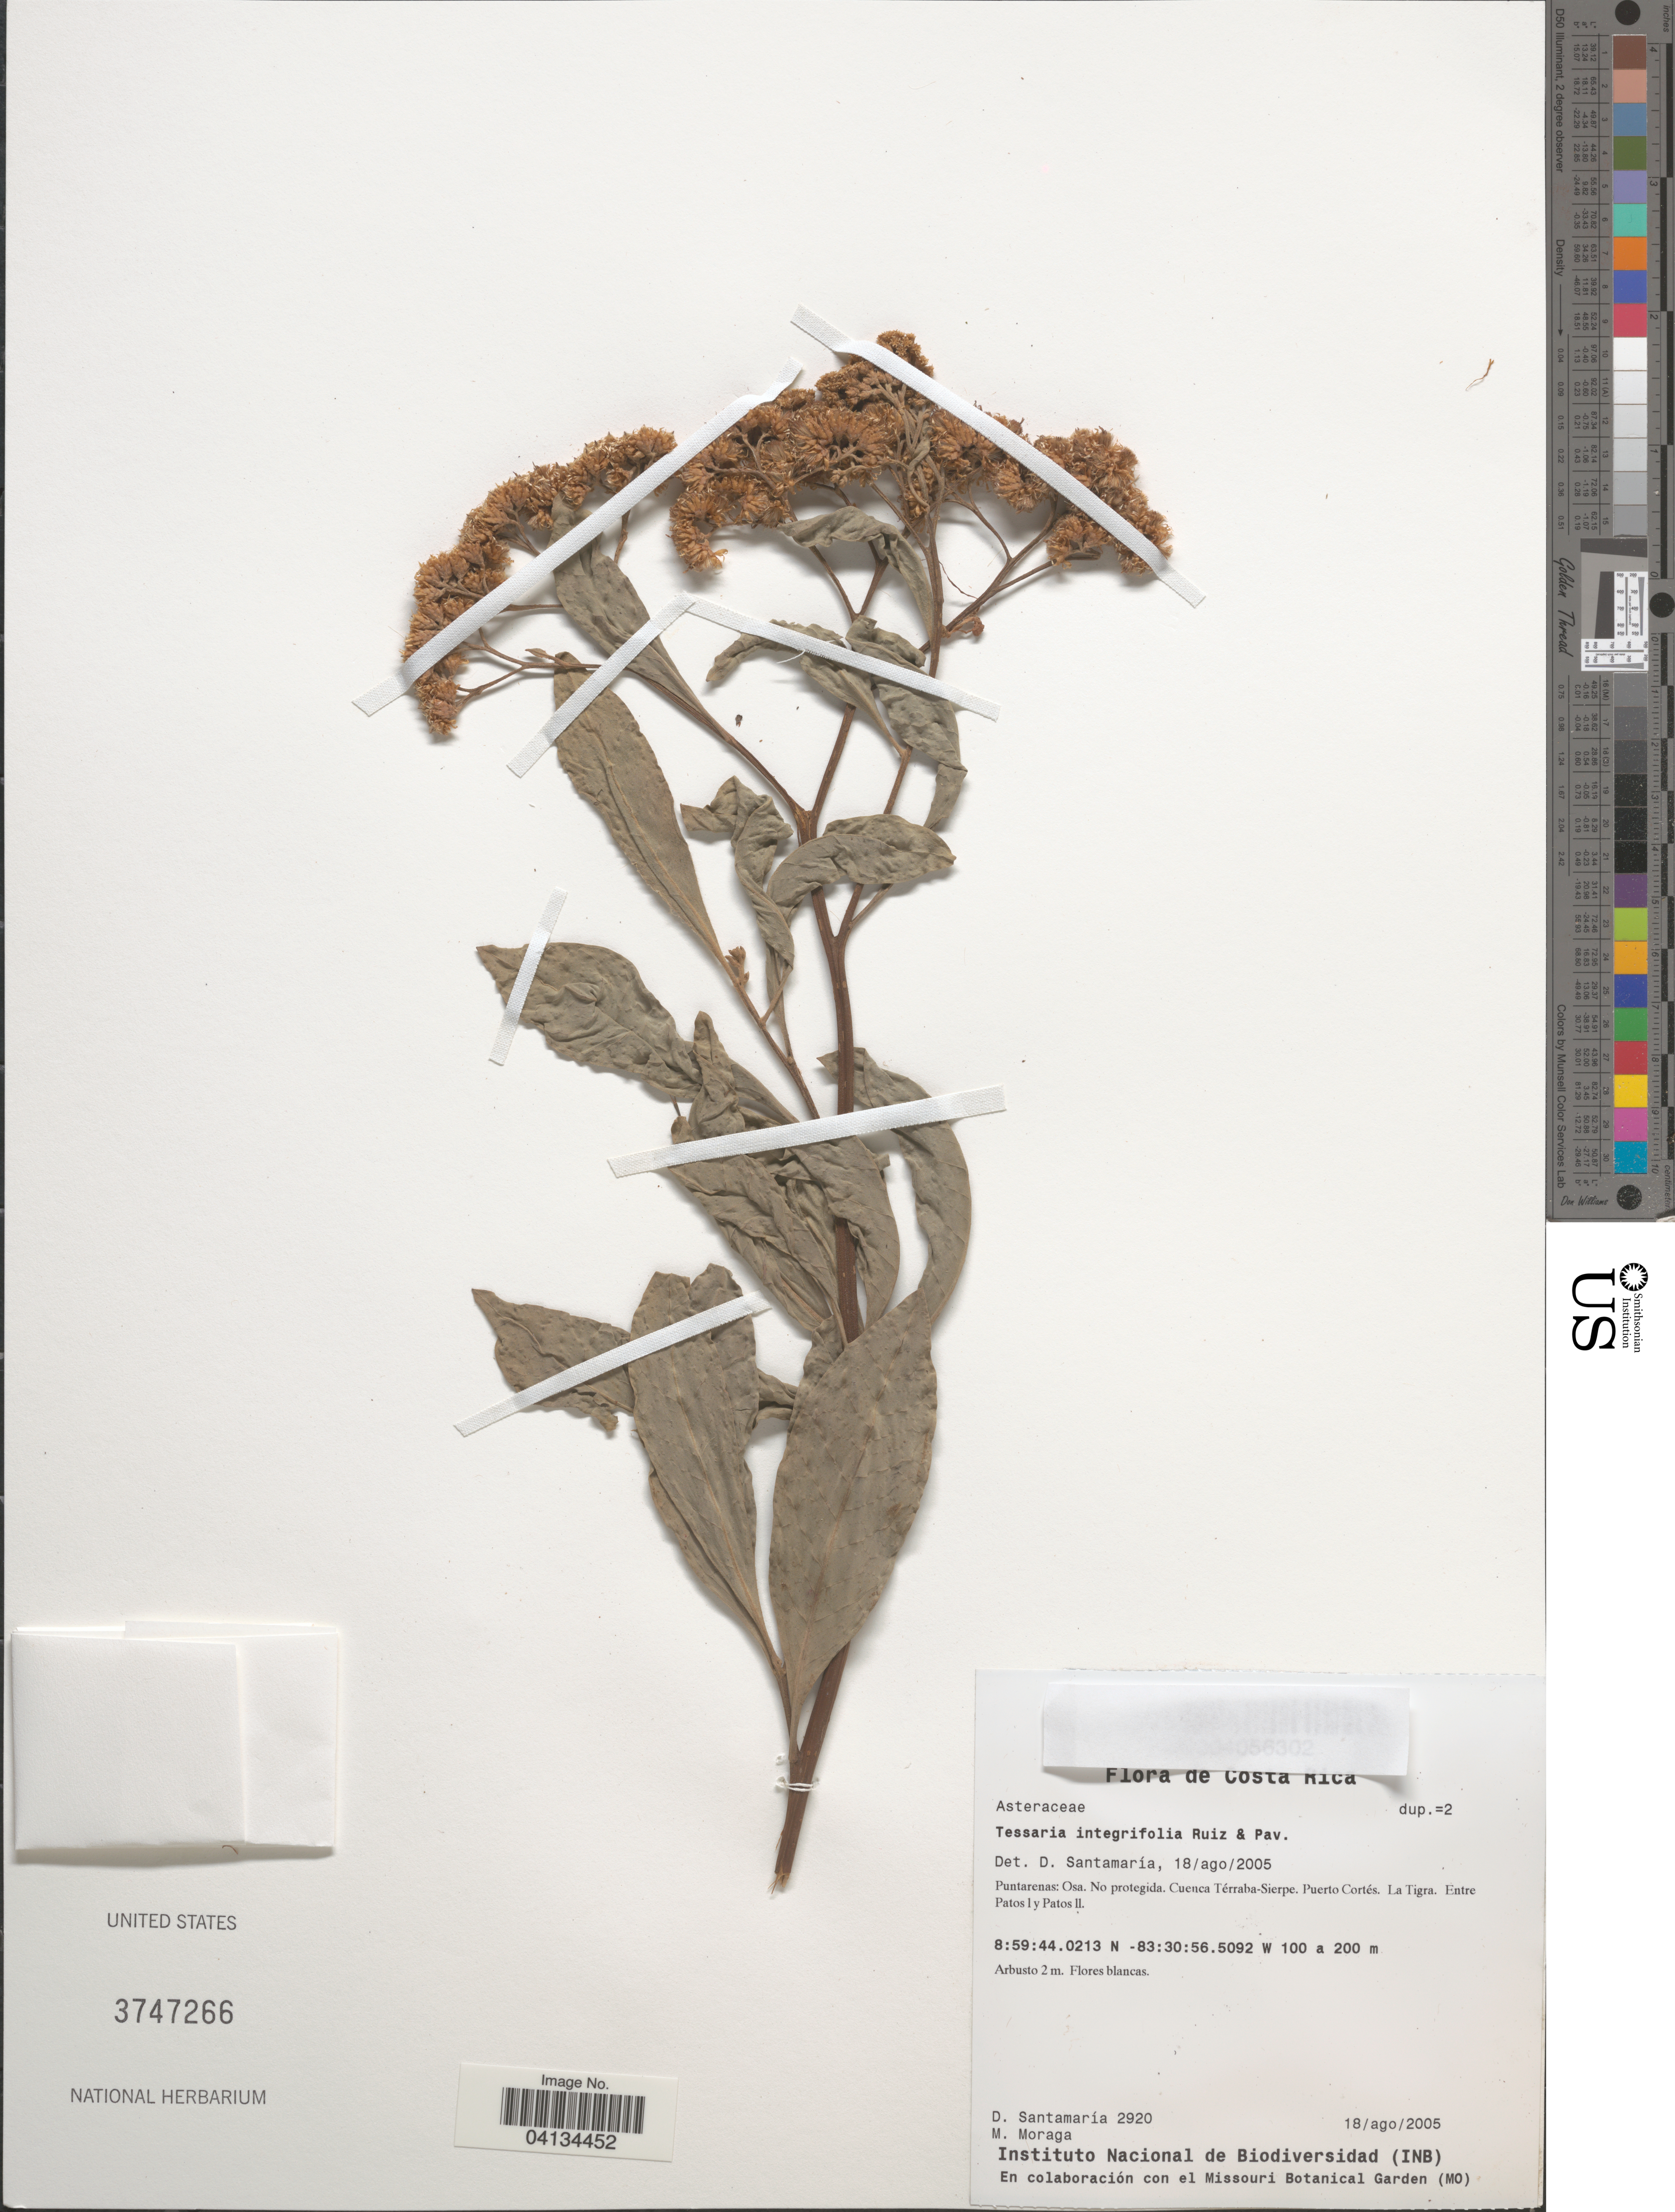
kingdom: Plantae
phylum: Tracheophyta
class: Magnoliopsida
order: Asterales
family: Asteraceae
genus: Tessaria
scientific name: Tessaria integrifolia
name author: Ruiz & Pav.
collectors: D. Santamaria & M. Moraga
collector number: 2920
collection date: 2005-08-18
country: Costa Rica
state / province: Puntarenas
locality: Osa. No protegida. Cuenca Térraba-Sierpe. Puerto Cortés. La Tigre. Entre Patos I y Patos II.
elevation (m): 100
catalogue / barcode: US 3747266